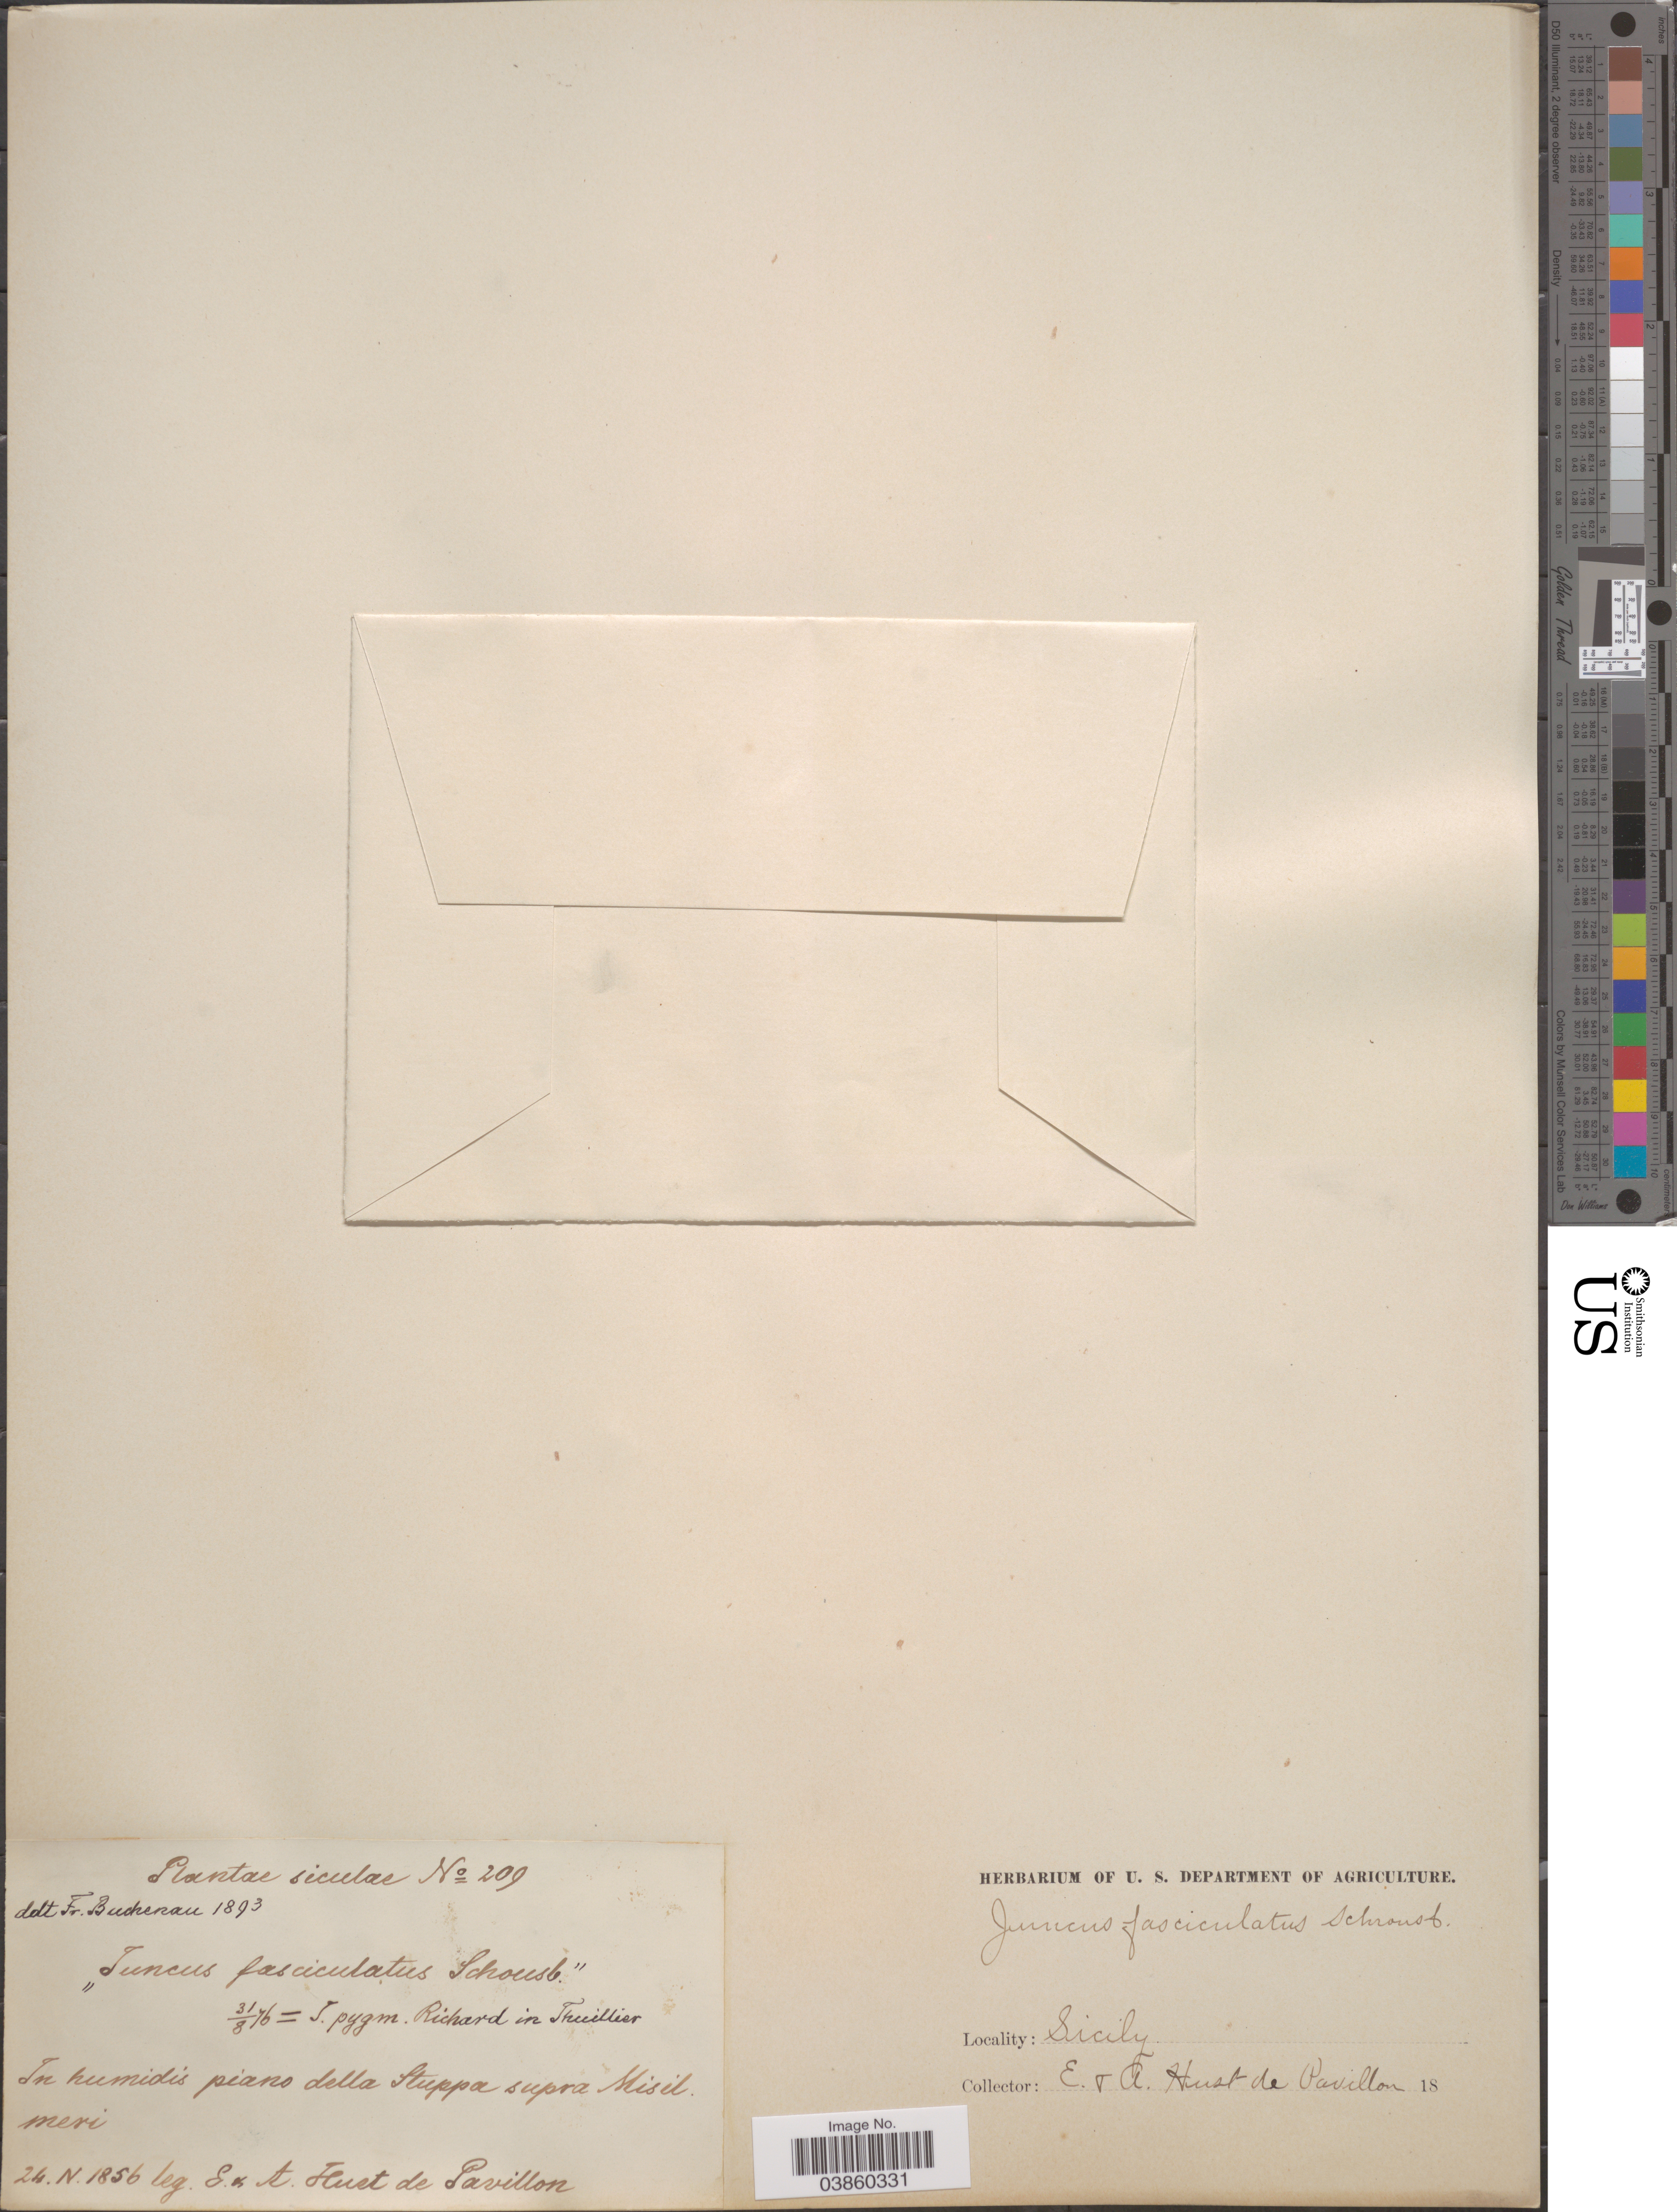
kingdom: Plantae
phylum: Tracheophyta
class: Liliopsida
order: Poales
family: Juncaceae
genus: Juncus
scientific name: Juncus fasciculatus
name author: Bertol.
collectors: E. Huet du Pavillon & A. Huet du Pavillon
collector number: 209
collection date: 1856-04-24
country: Italy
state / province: Siciliana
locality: In humidis piano delta Stuppa supra Misil. meri.